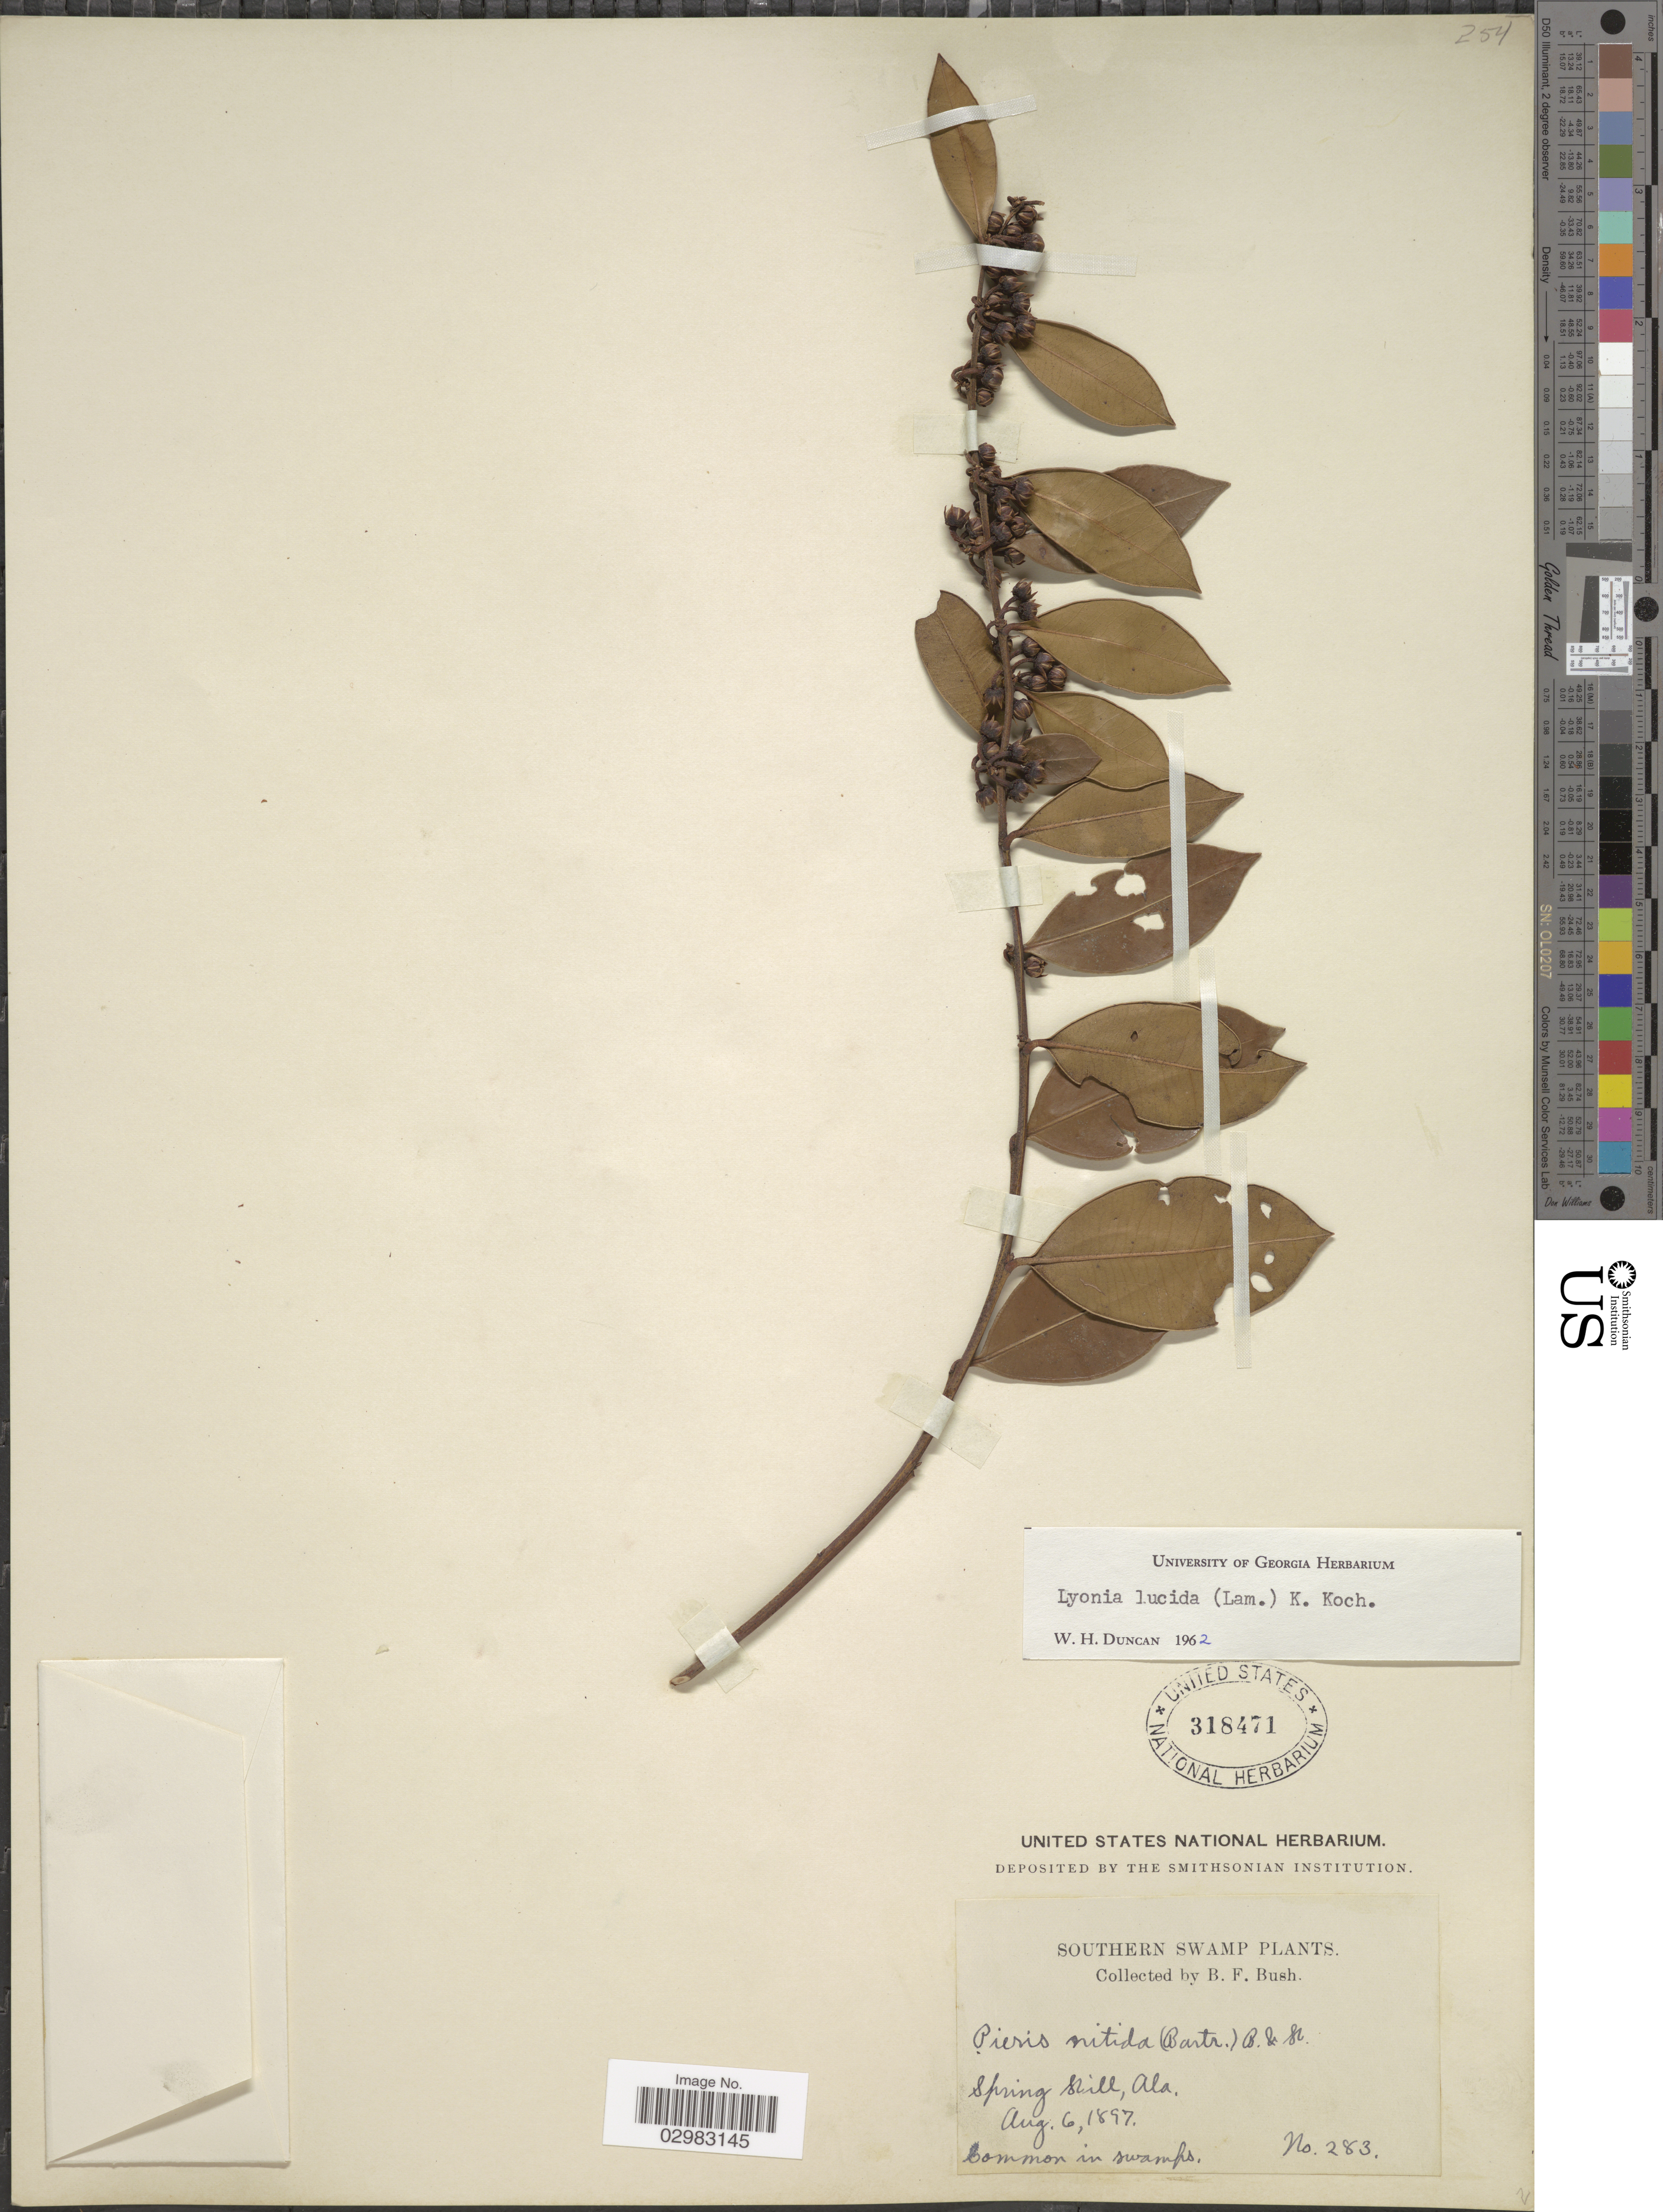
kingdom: Plantae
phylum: Tracheophyta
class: Magnoliopsida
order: Ericales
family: Ericaceae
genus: Lyonia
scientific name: Lyonia lucida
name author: K. Koch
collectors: B. F. Bush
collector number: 283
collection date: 1897-08-06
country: United States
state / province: Alabama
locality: Southern Swamp. Spring Mill, Ala.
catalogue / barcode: US 318471